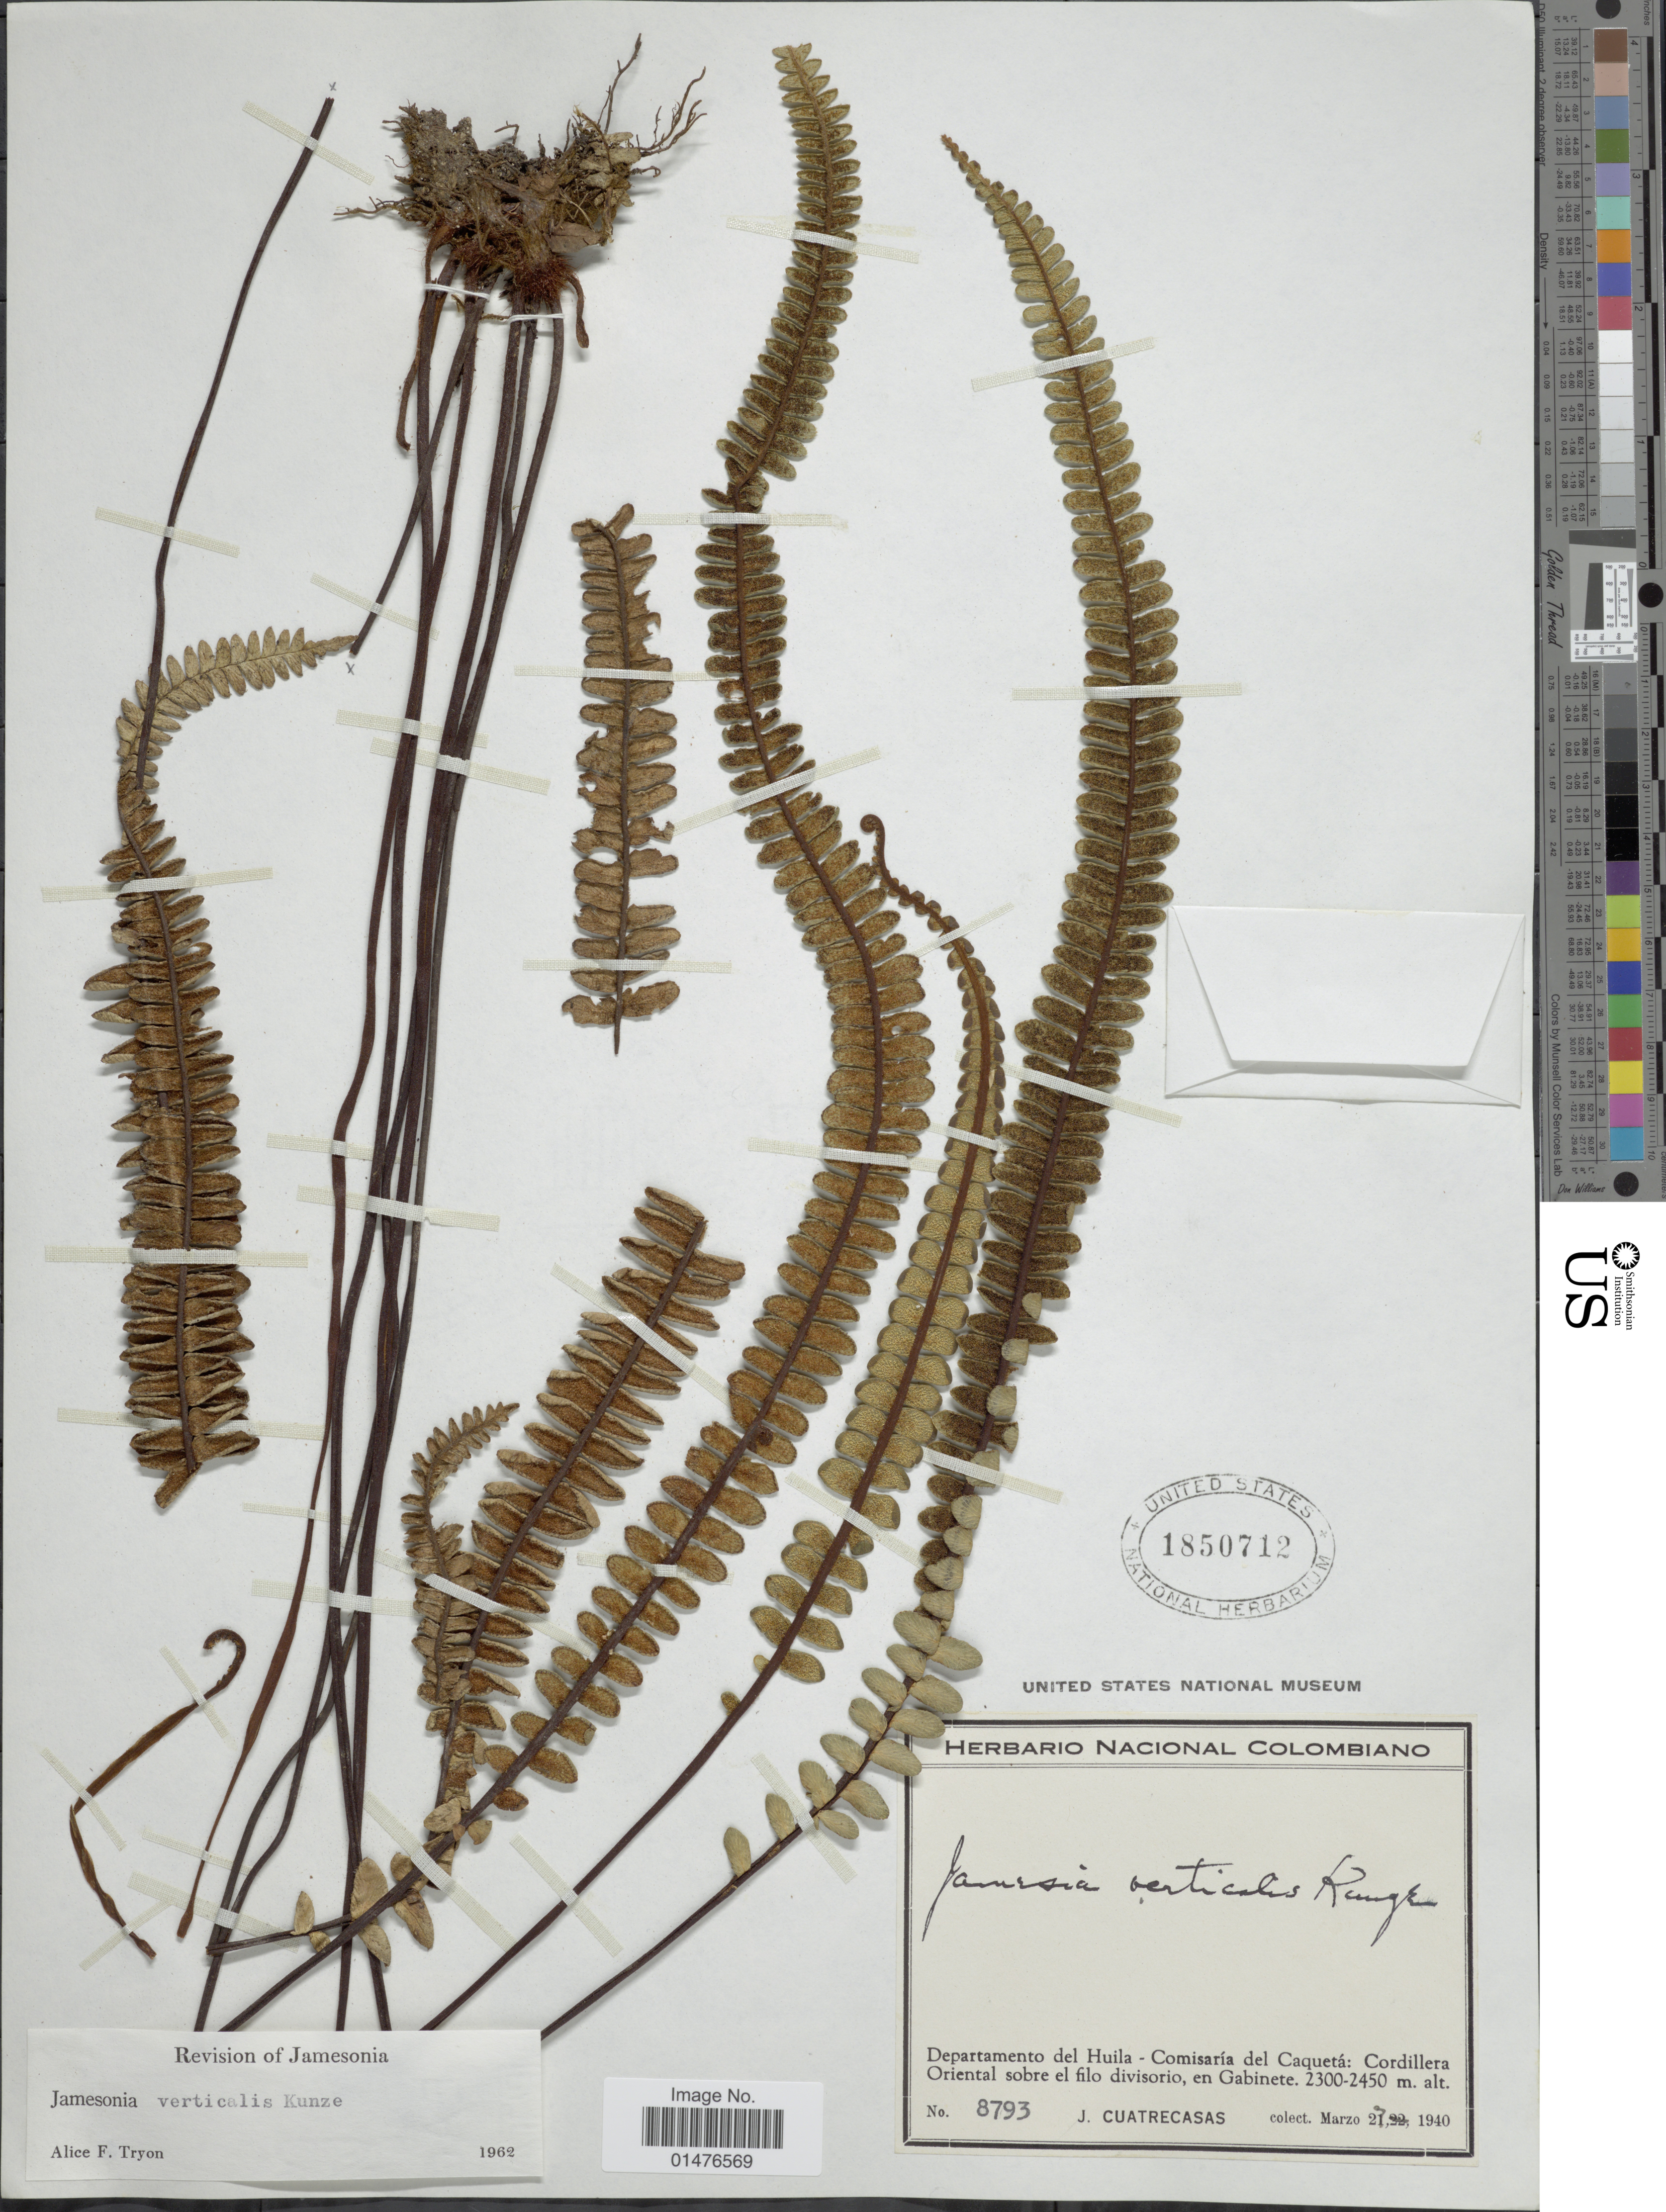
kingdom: Plantae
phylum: Tracheophyta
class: Polypodiopsida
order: Polypodiales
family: Pteridaceae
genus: Jamesonia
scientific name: Jamesonia verticalis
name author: Kunze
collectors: J. Cuatrecasas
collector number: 8793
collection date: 1940-03-21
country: Colombia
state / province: Huila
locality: Departamento del Huila - Comisaría del Caquetá: Cordillera Oriental sobre el filo divisorio, en Gabinete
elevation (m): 2300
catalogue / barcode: US 1850712